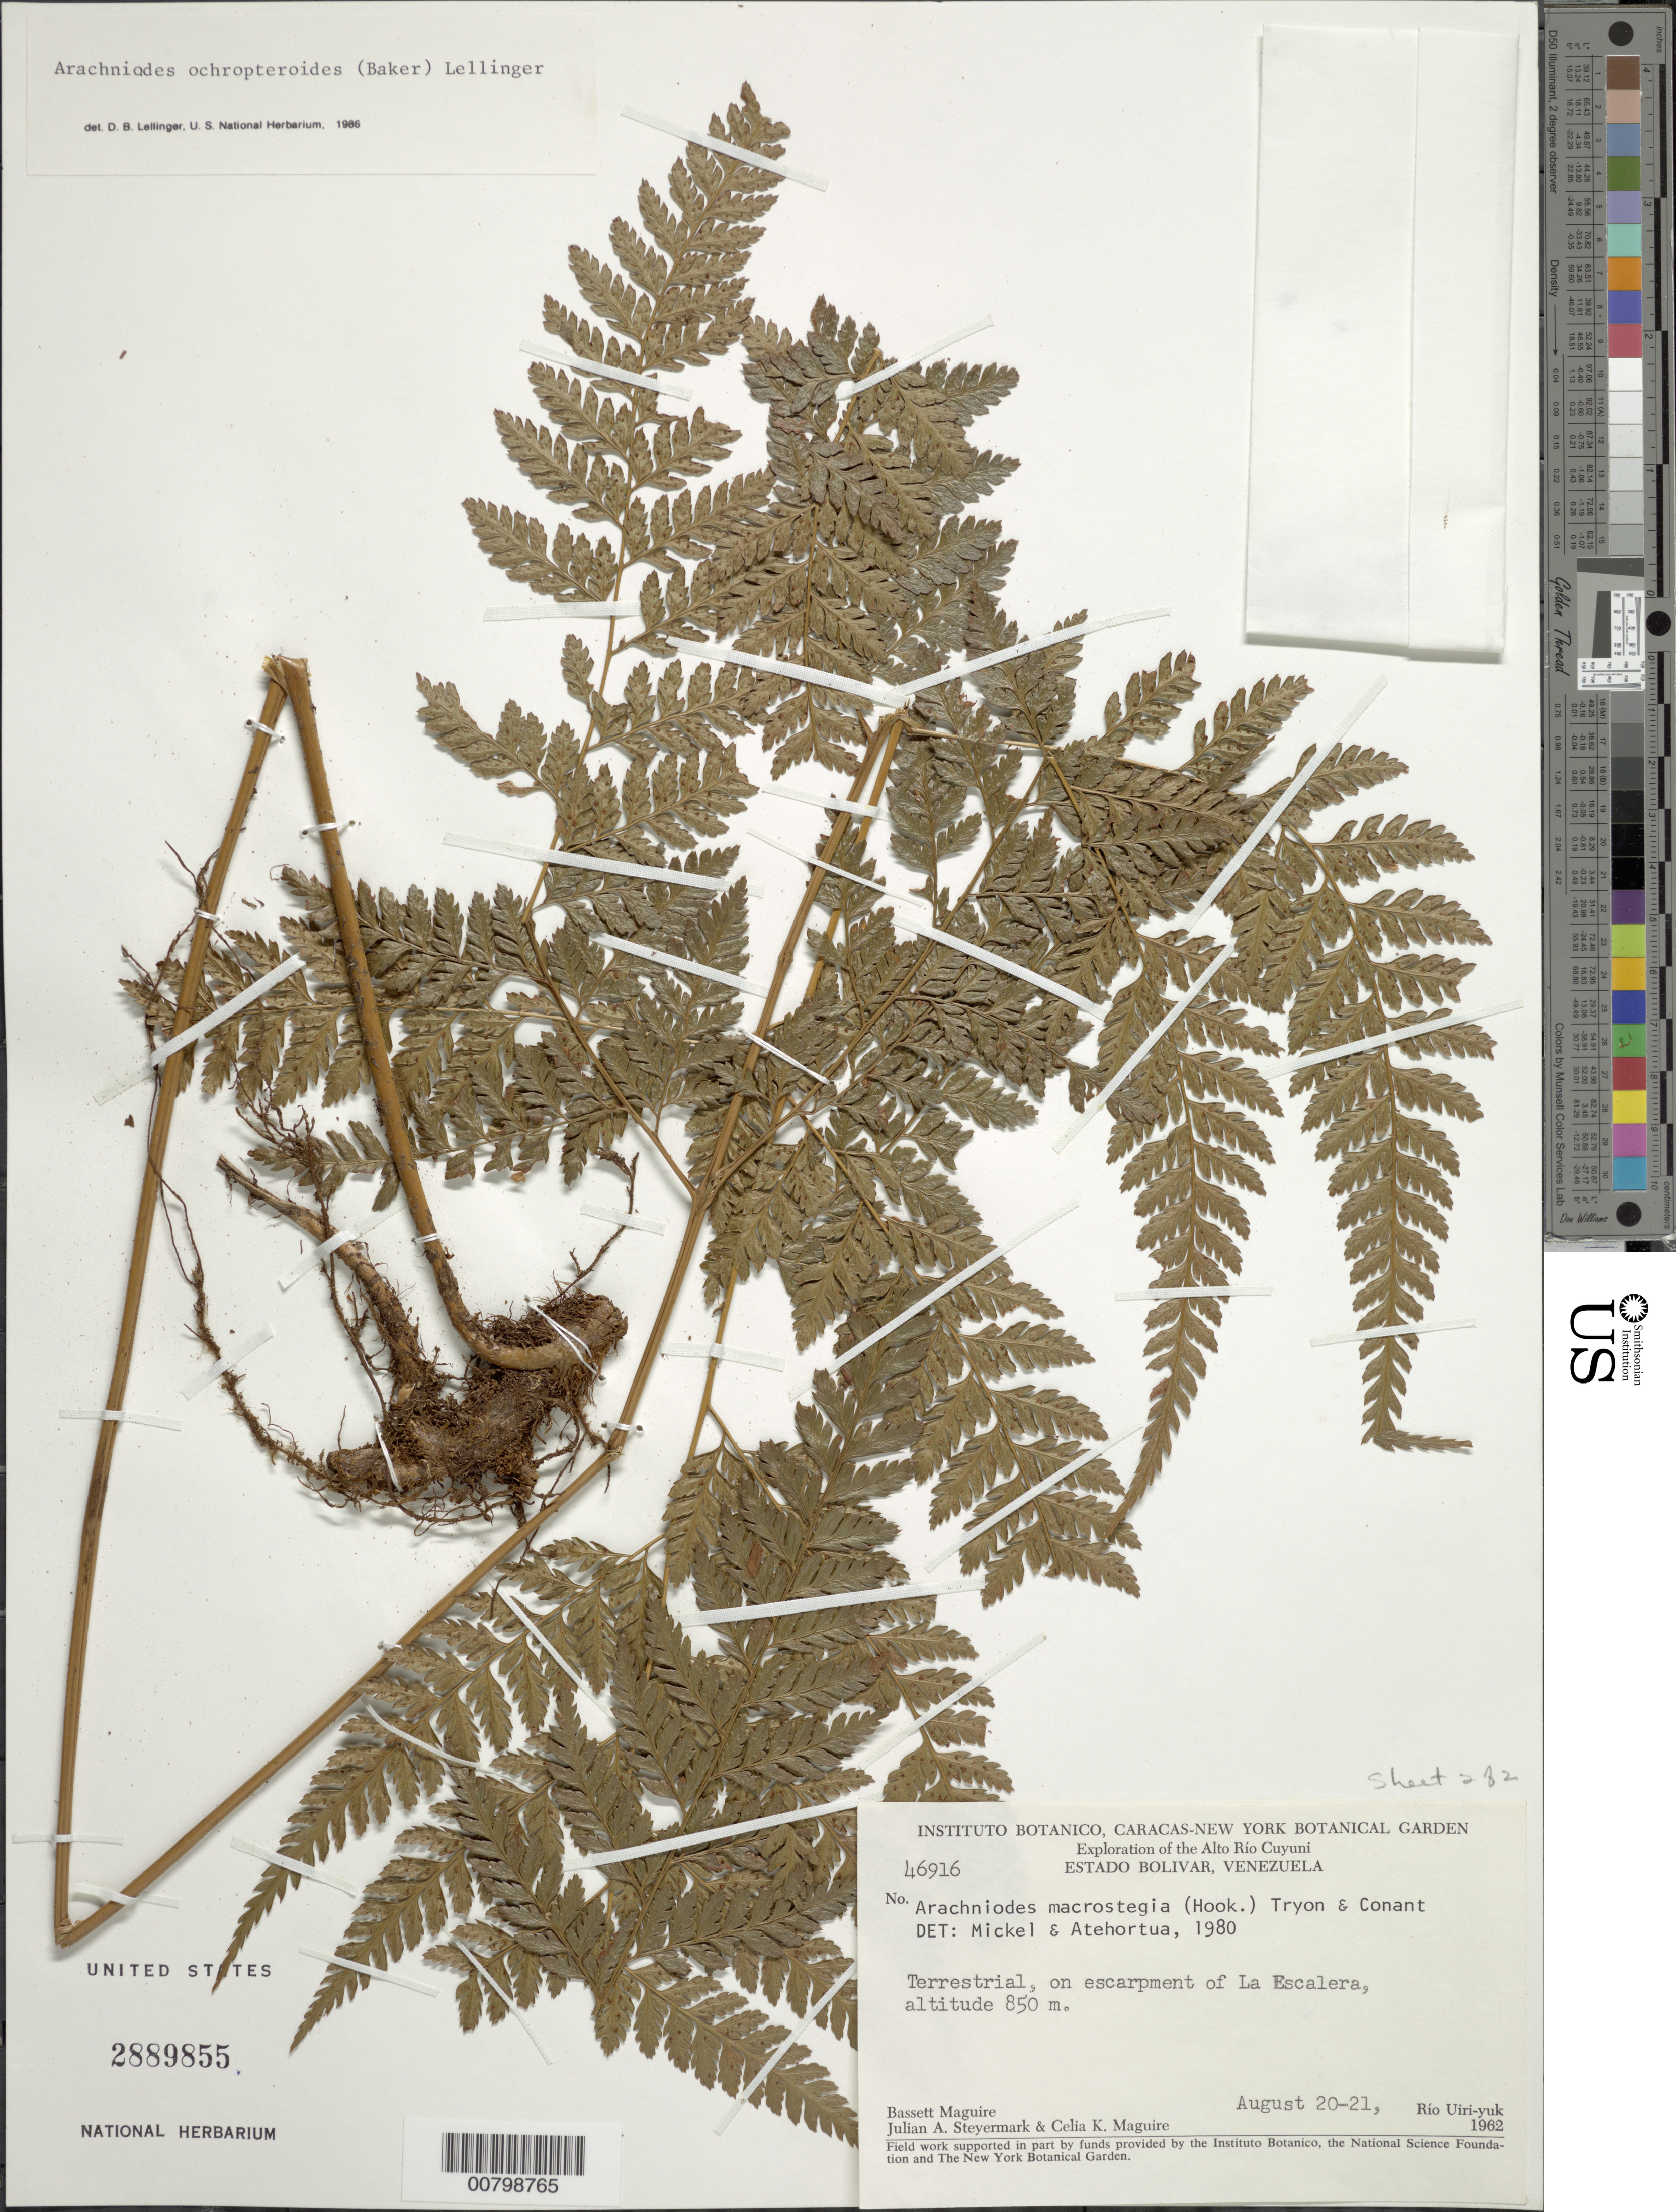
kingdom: Plantae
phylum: Tracheophyta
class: Polypodiopsida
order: Polypodiales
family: Dryopteridaceae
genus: Arachniodes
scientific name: Arachniodes ochropteroides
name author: (Baker) C. Chr.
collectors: B. Maguire, J. Steyermark & C. K. Maguire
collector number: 46916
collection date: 1962-08-20/1962-08-21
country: Venezuela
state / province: Bolivar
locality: On escarpment of La Escalera, the Alto Rio Cuyumi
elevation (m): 850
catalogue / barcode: US 2889855